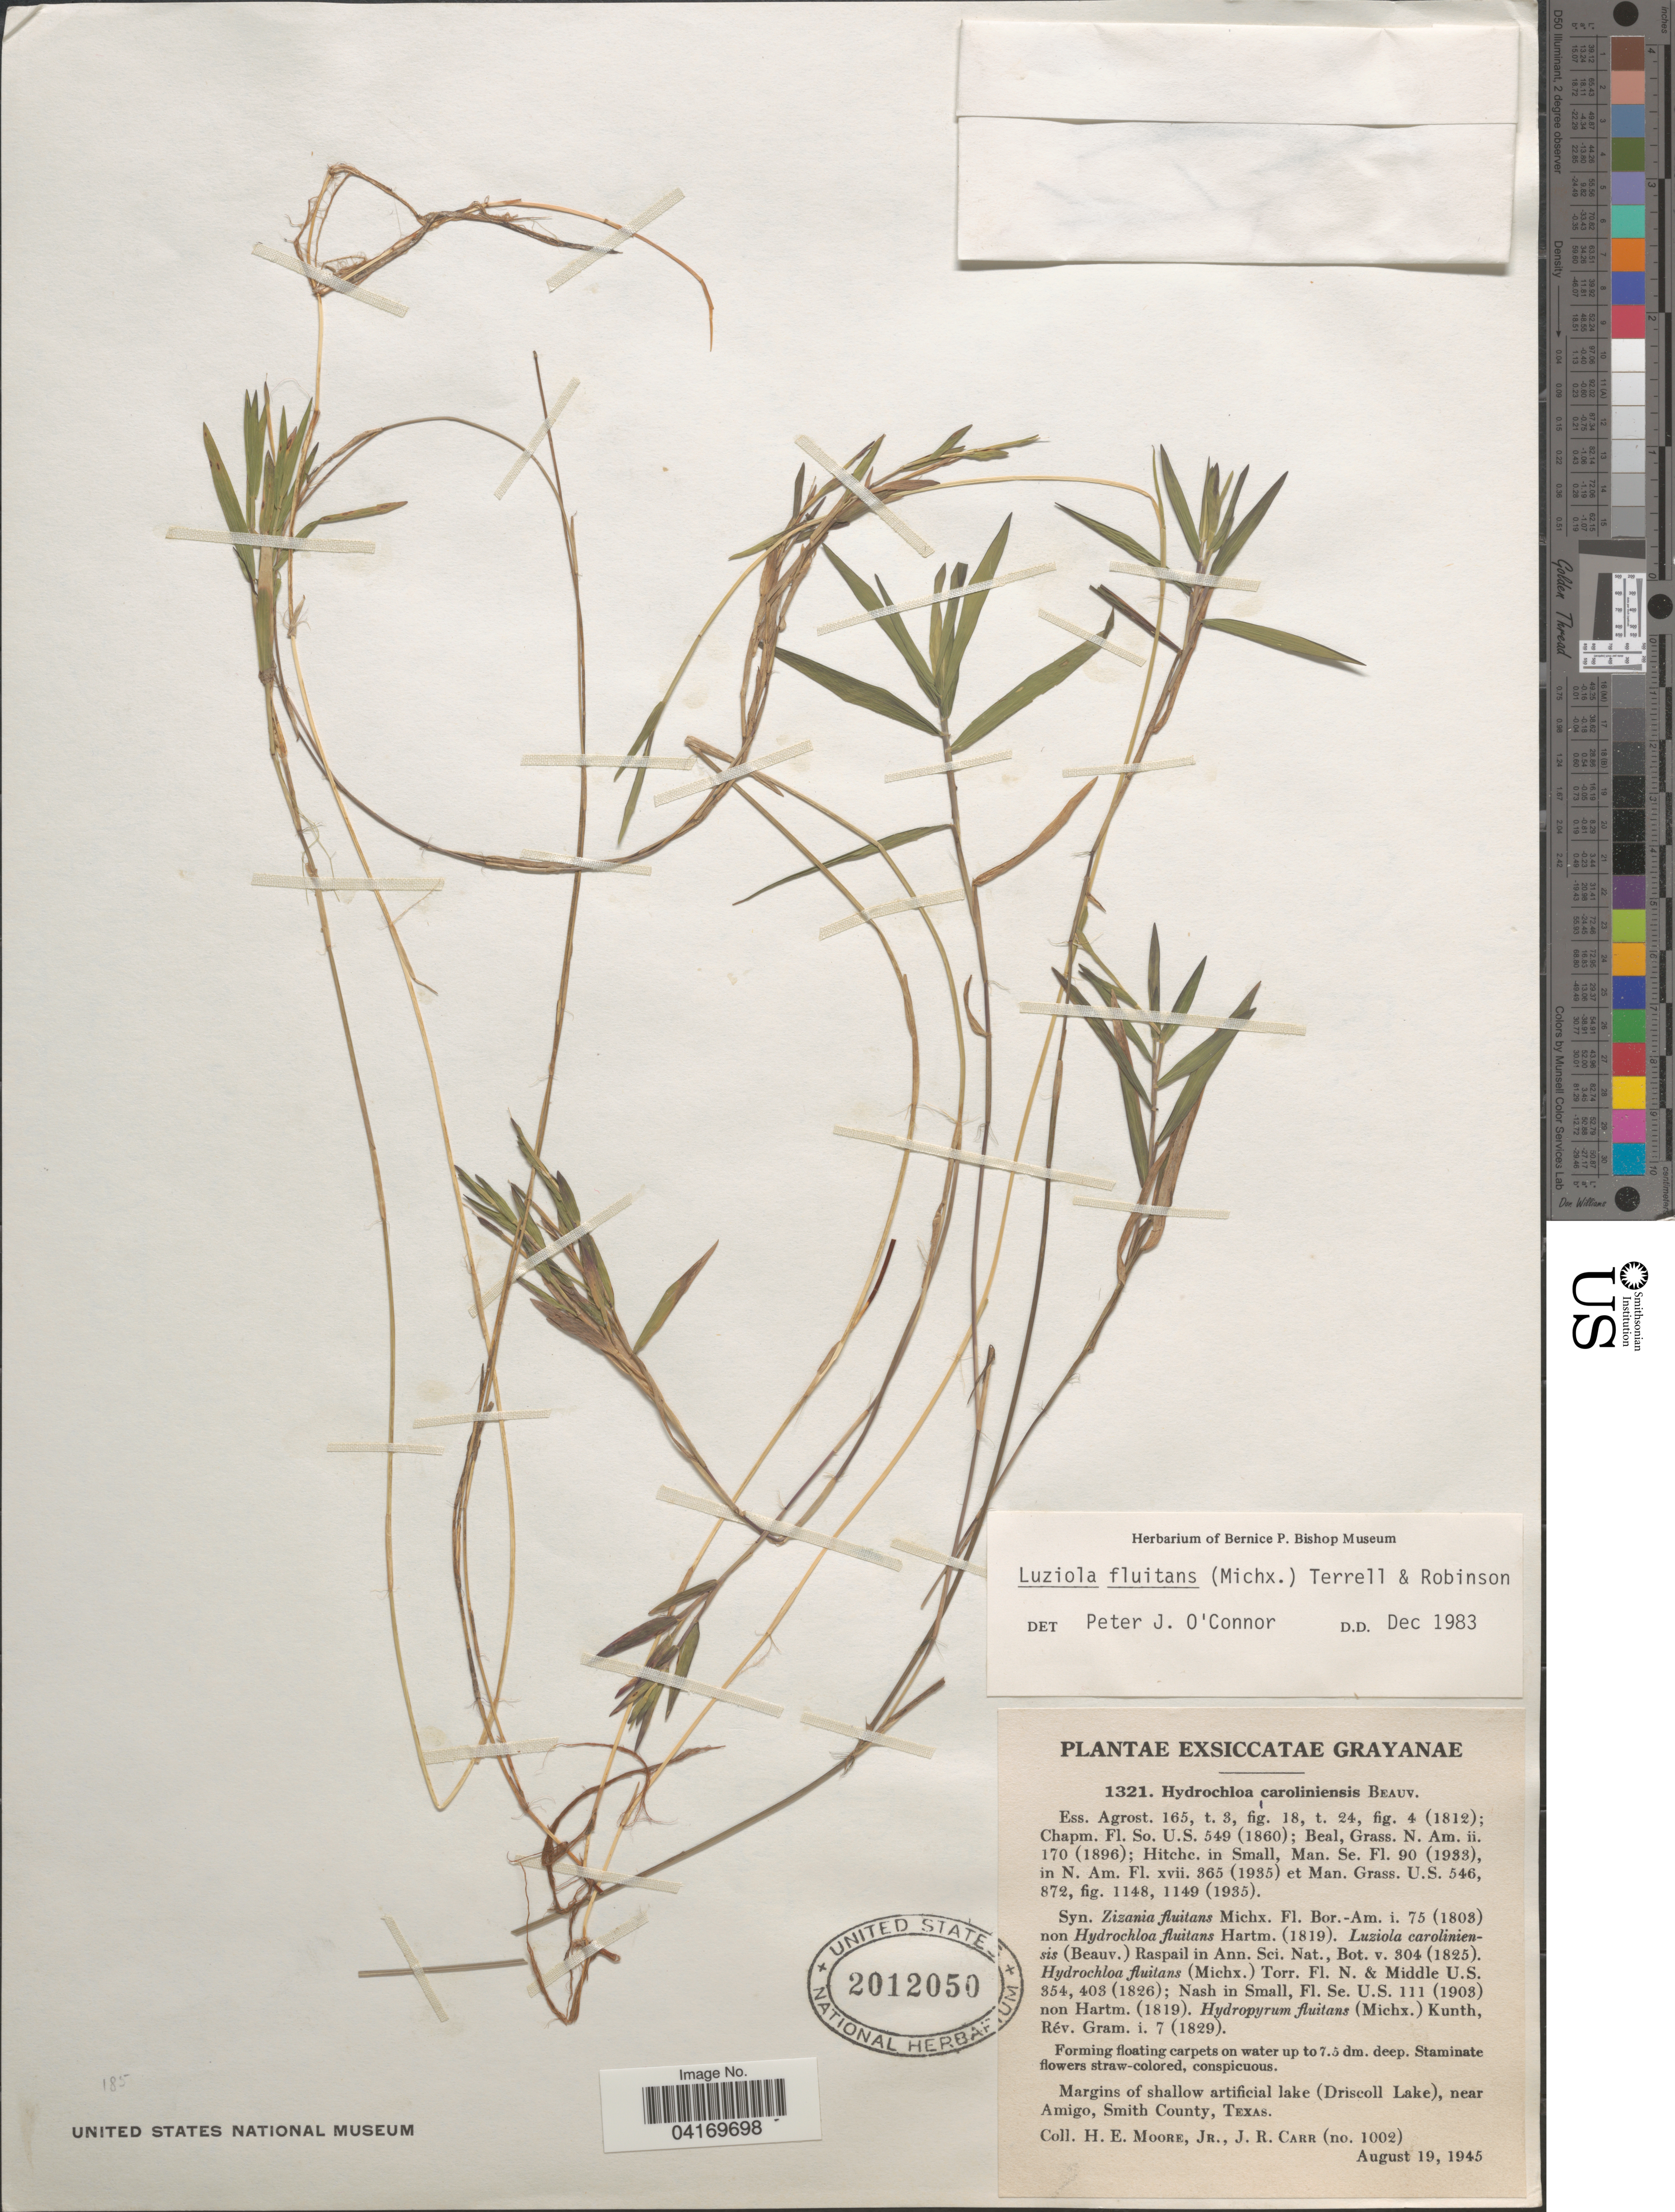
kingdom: Plantae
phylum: Tracheophyta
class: Liliopsida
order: Poales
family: Poaceae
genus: Luziola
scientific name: Luziola fluitans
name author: (Michx.) Terrell & H. Rob.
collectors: H. Moore & J. Carr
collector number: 1002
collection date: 1945-08-19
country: United States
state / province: Texas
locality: Margins of shallow artificial lake (Driscoll Lake), near Amigo, Smith County.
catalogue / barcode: US 2012050